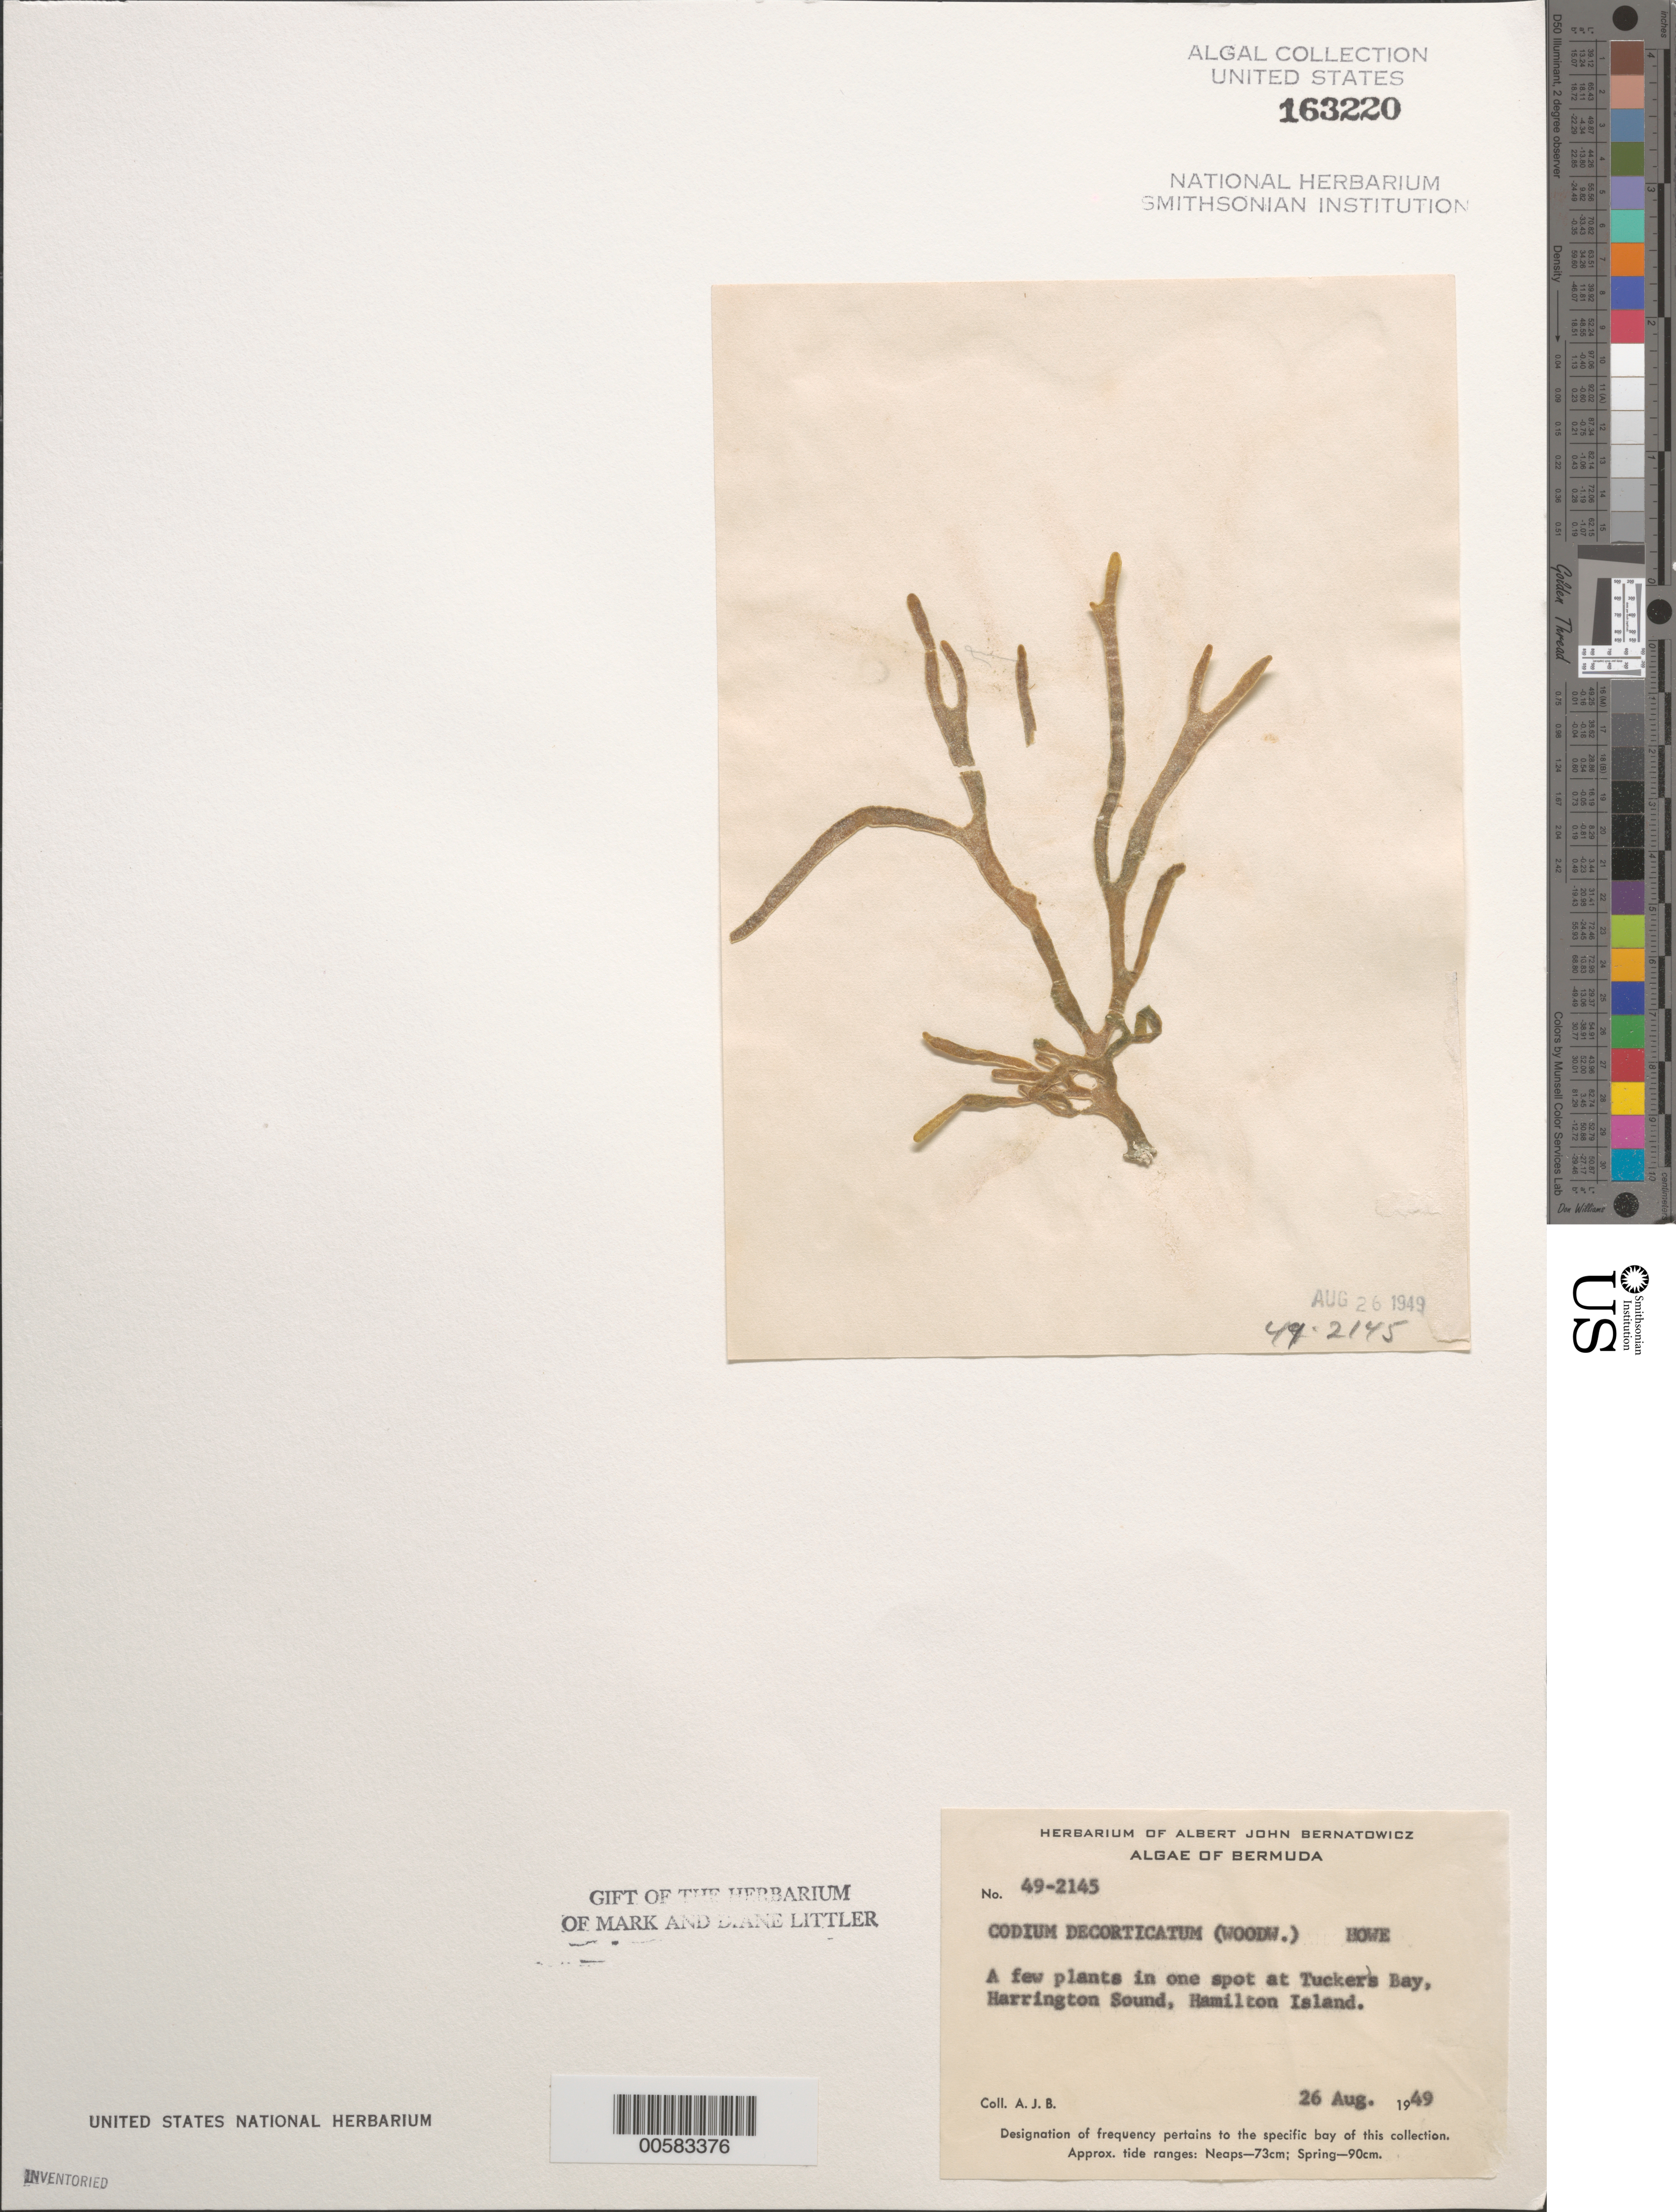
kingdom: Plantae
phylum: Chlorophyta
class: Ulvophyceae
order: Bryopsidales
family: Codiaceae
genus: Codium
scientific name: Codium decorticatum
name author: (Woodw.) M. Howe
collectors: A. Bernatowicz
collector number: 49-2145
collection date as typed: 26 Aug 1949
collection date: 1949-08-26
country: Bermuda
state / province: Saint George's (parish)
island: Bermuda Island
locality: Tucker's Town Bay, Harrington Sound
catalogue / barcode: US 163220